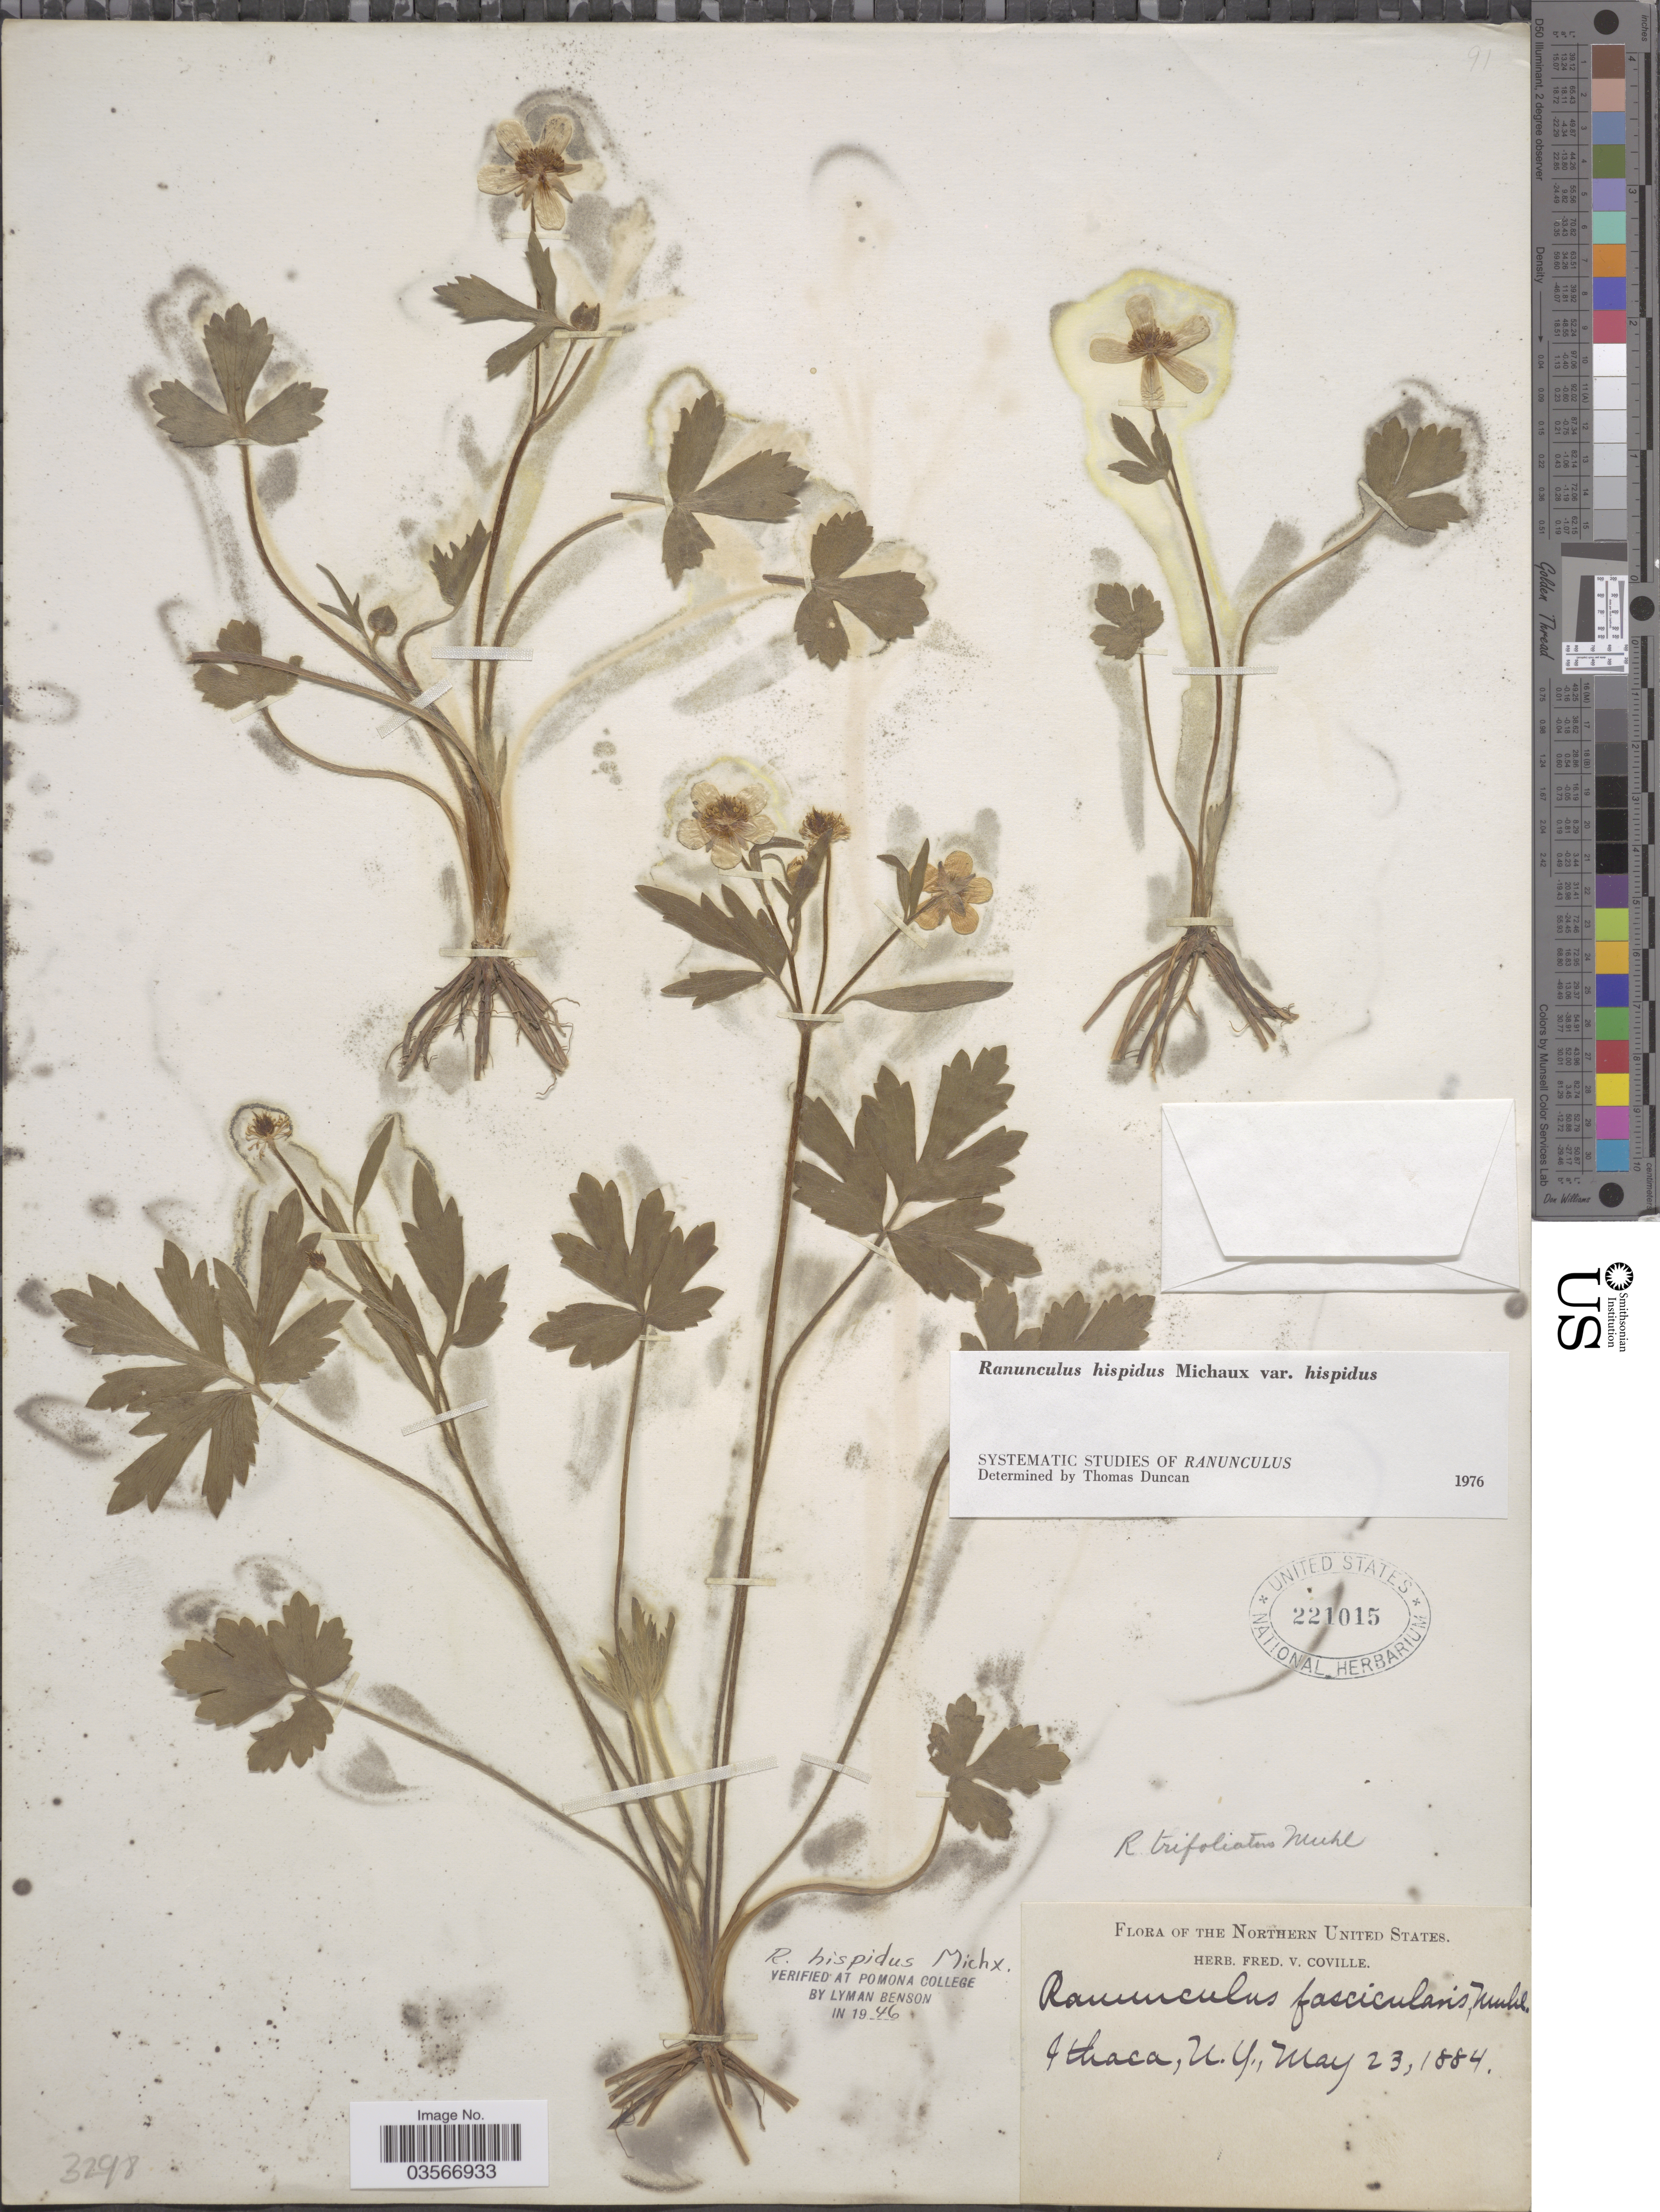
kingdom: Plantae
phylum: Tracheophyta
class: Magnoliopsida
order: Ranunculales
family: Ranunculaceae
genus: Ranunculus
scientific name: Ranunculus hispidus var. hispidus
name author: Michx.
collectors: ex herb. Fred. V. Coville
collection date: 1884-05-23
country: United States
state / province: New York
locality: The Northern United States. Ithaca.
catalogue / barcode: US 221015